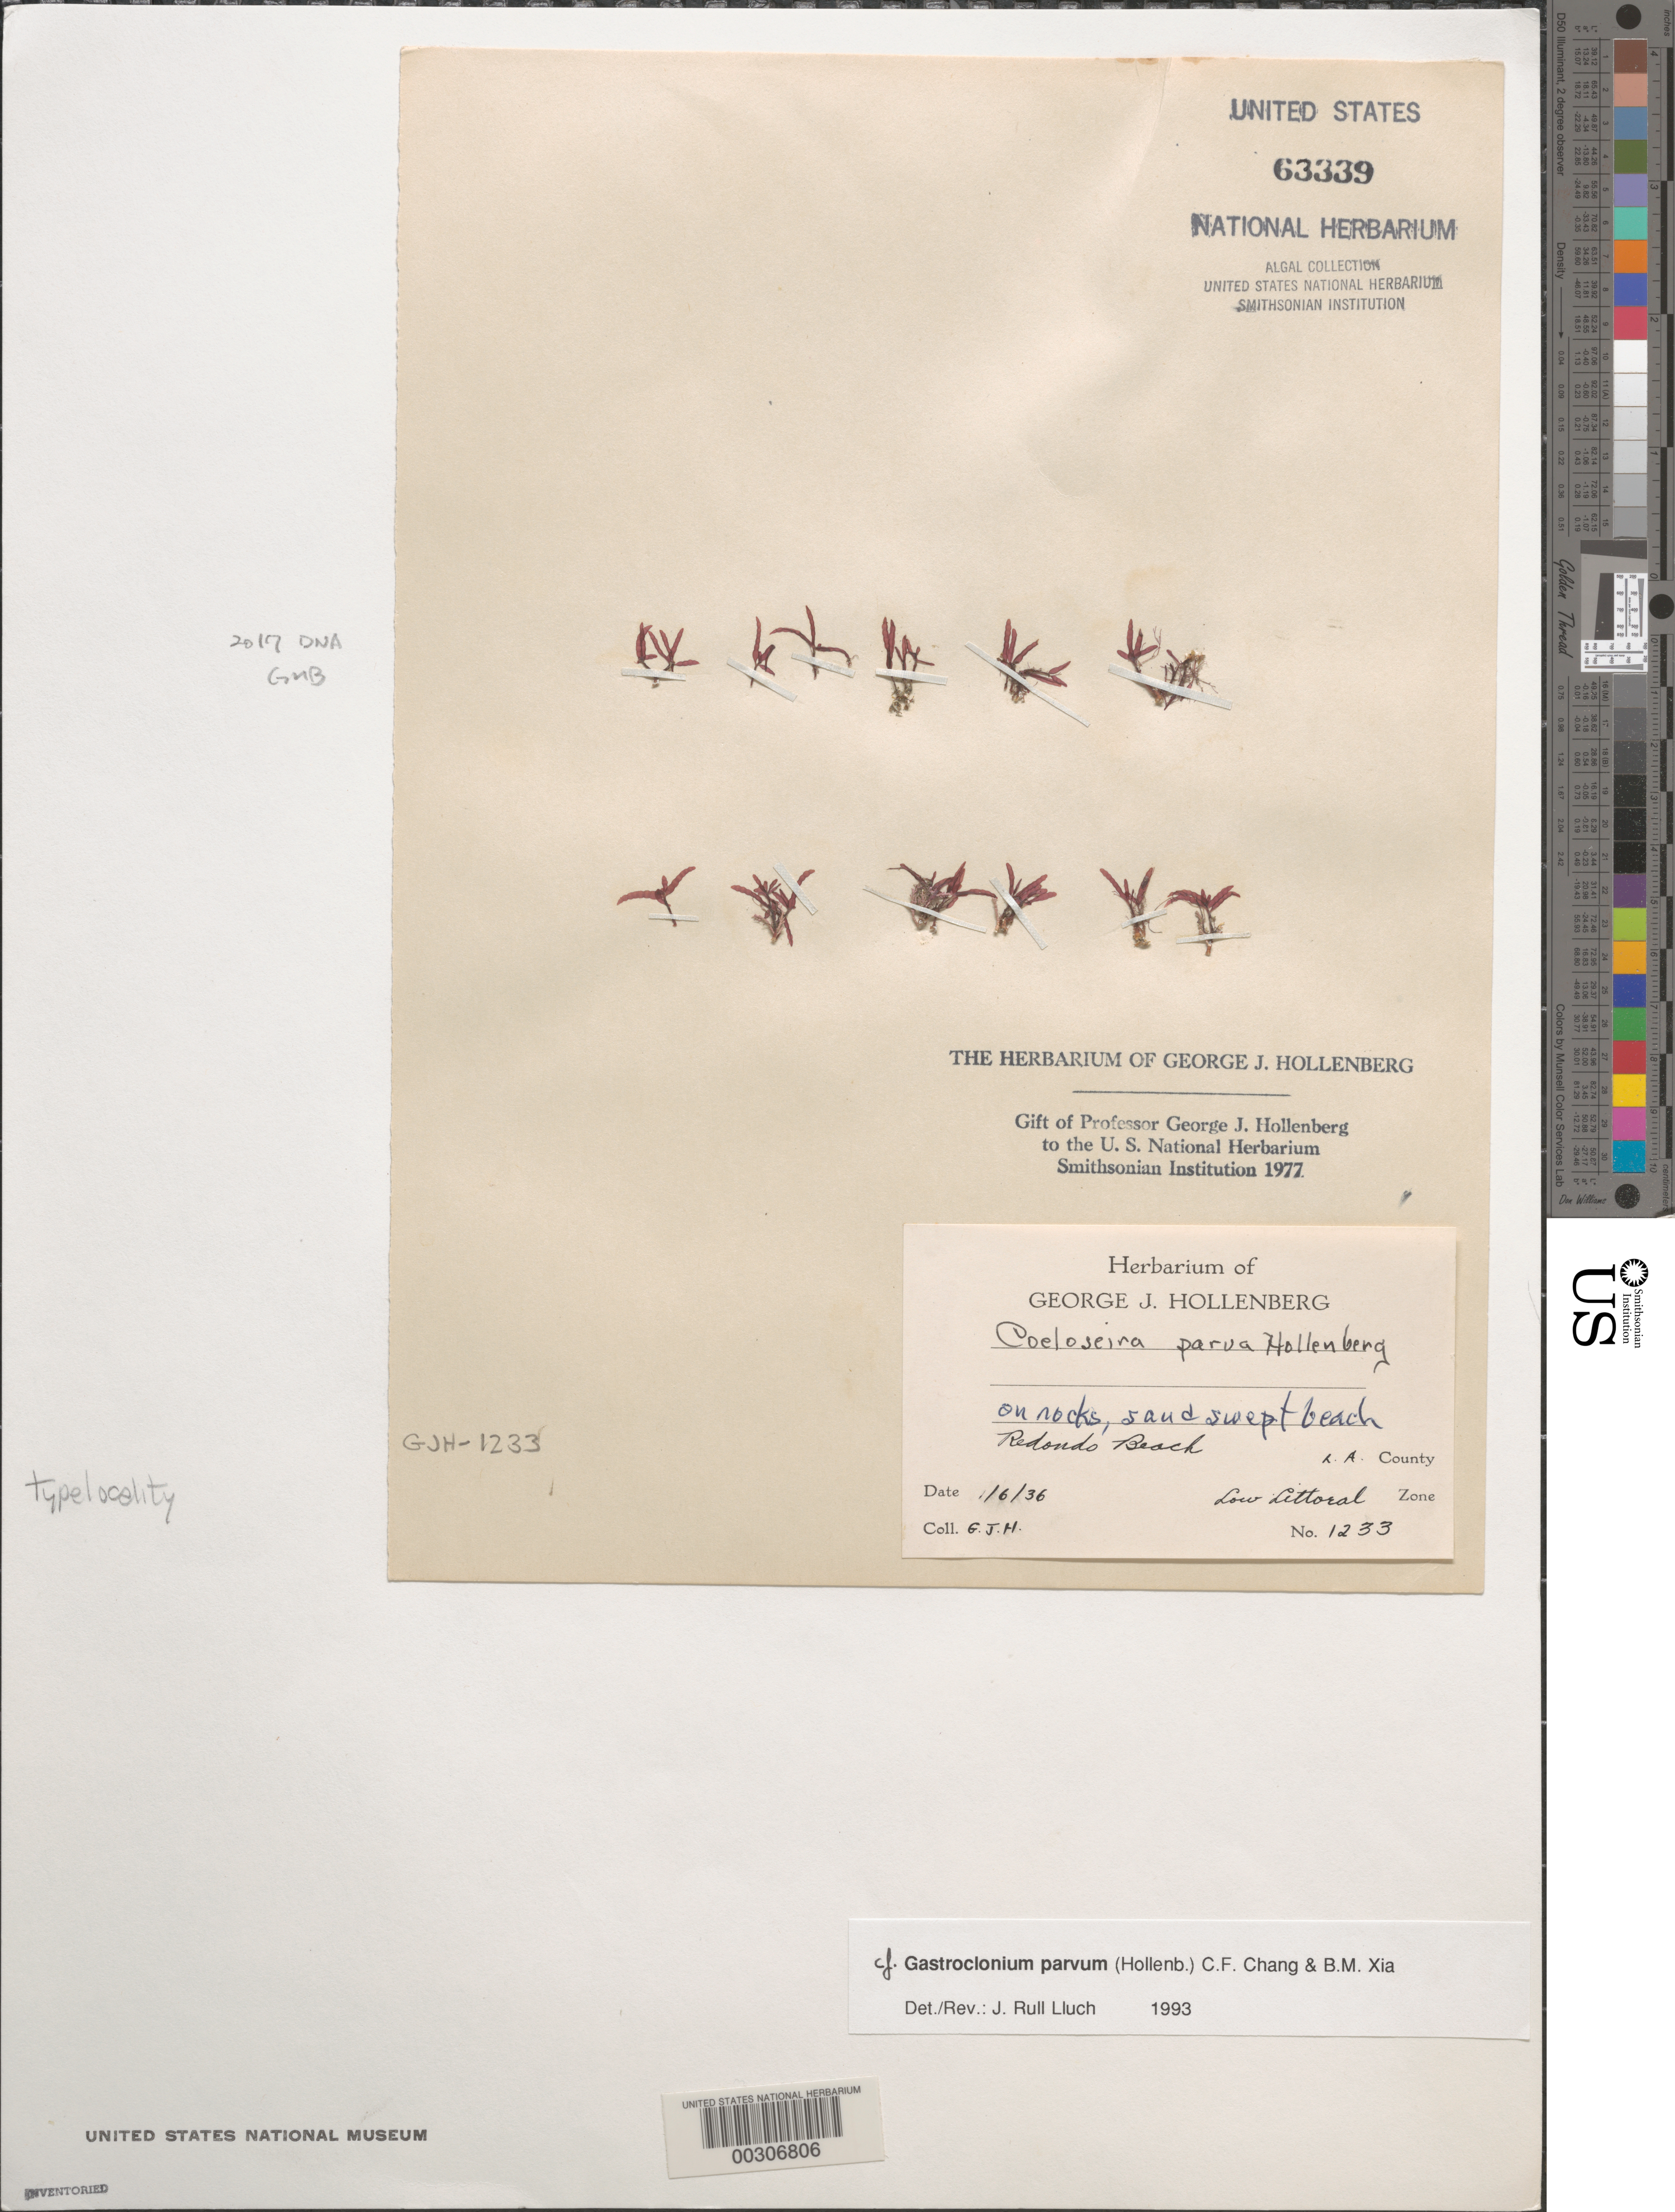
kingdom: Plantae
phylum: Rhodophyta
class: Florideophyceae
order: Rhodymeniales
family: Champiaceae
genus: Gastroclonium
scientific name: Gastroclonium parvum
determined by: Lluch, J. R.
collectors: G. Hollenberg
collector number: GJH 1233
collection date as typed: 06 Jan 1936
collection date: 1936-01-06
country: United States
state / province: California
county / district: Los Angeles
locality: Redondo Beach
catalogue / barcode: US 63339